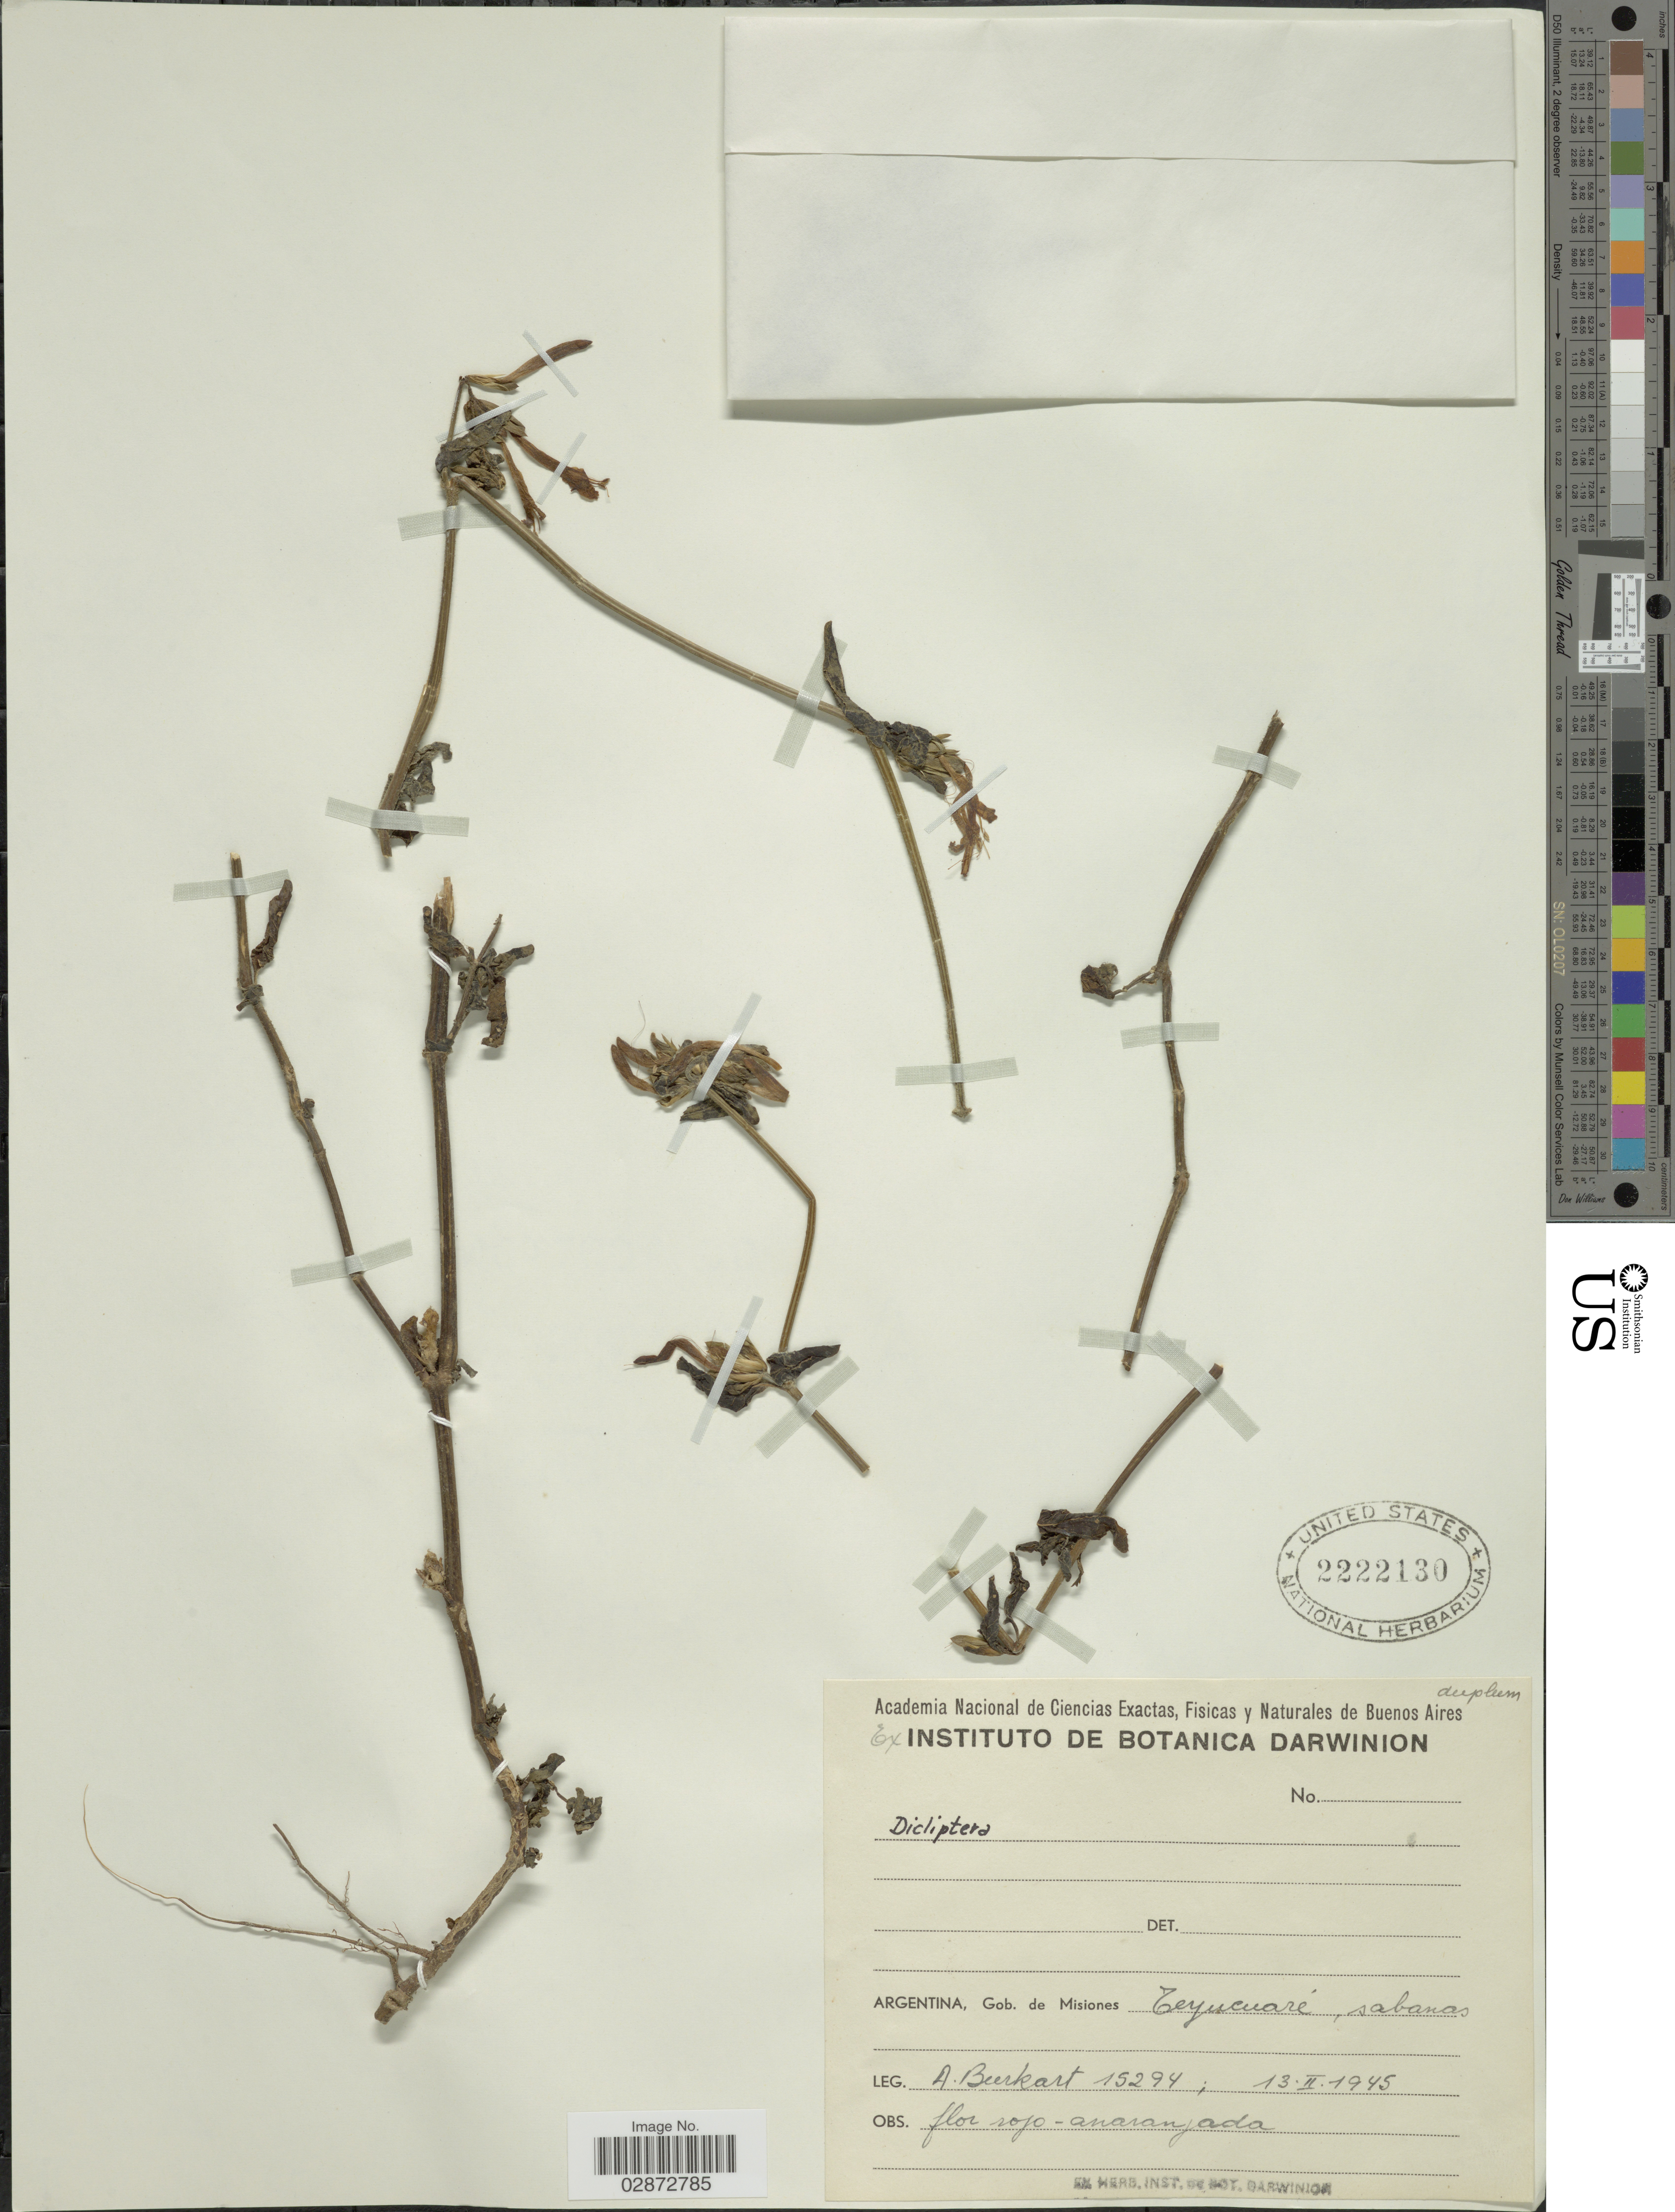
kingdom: Plantae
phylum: Tracheophyta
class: Magnoliopsida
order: Lamiales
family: Acanthaceae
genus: Dicliptera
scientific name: Dicliptera sp.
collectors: A. E. Burkart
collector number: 15294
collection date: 1945-02-13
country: Argentina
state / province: Misiones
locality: Gob. de Misiones, Teyucuaré.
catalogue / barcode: US 2222130